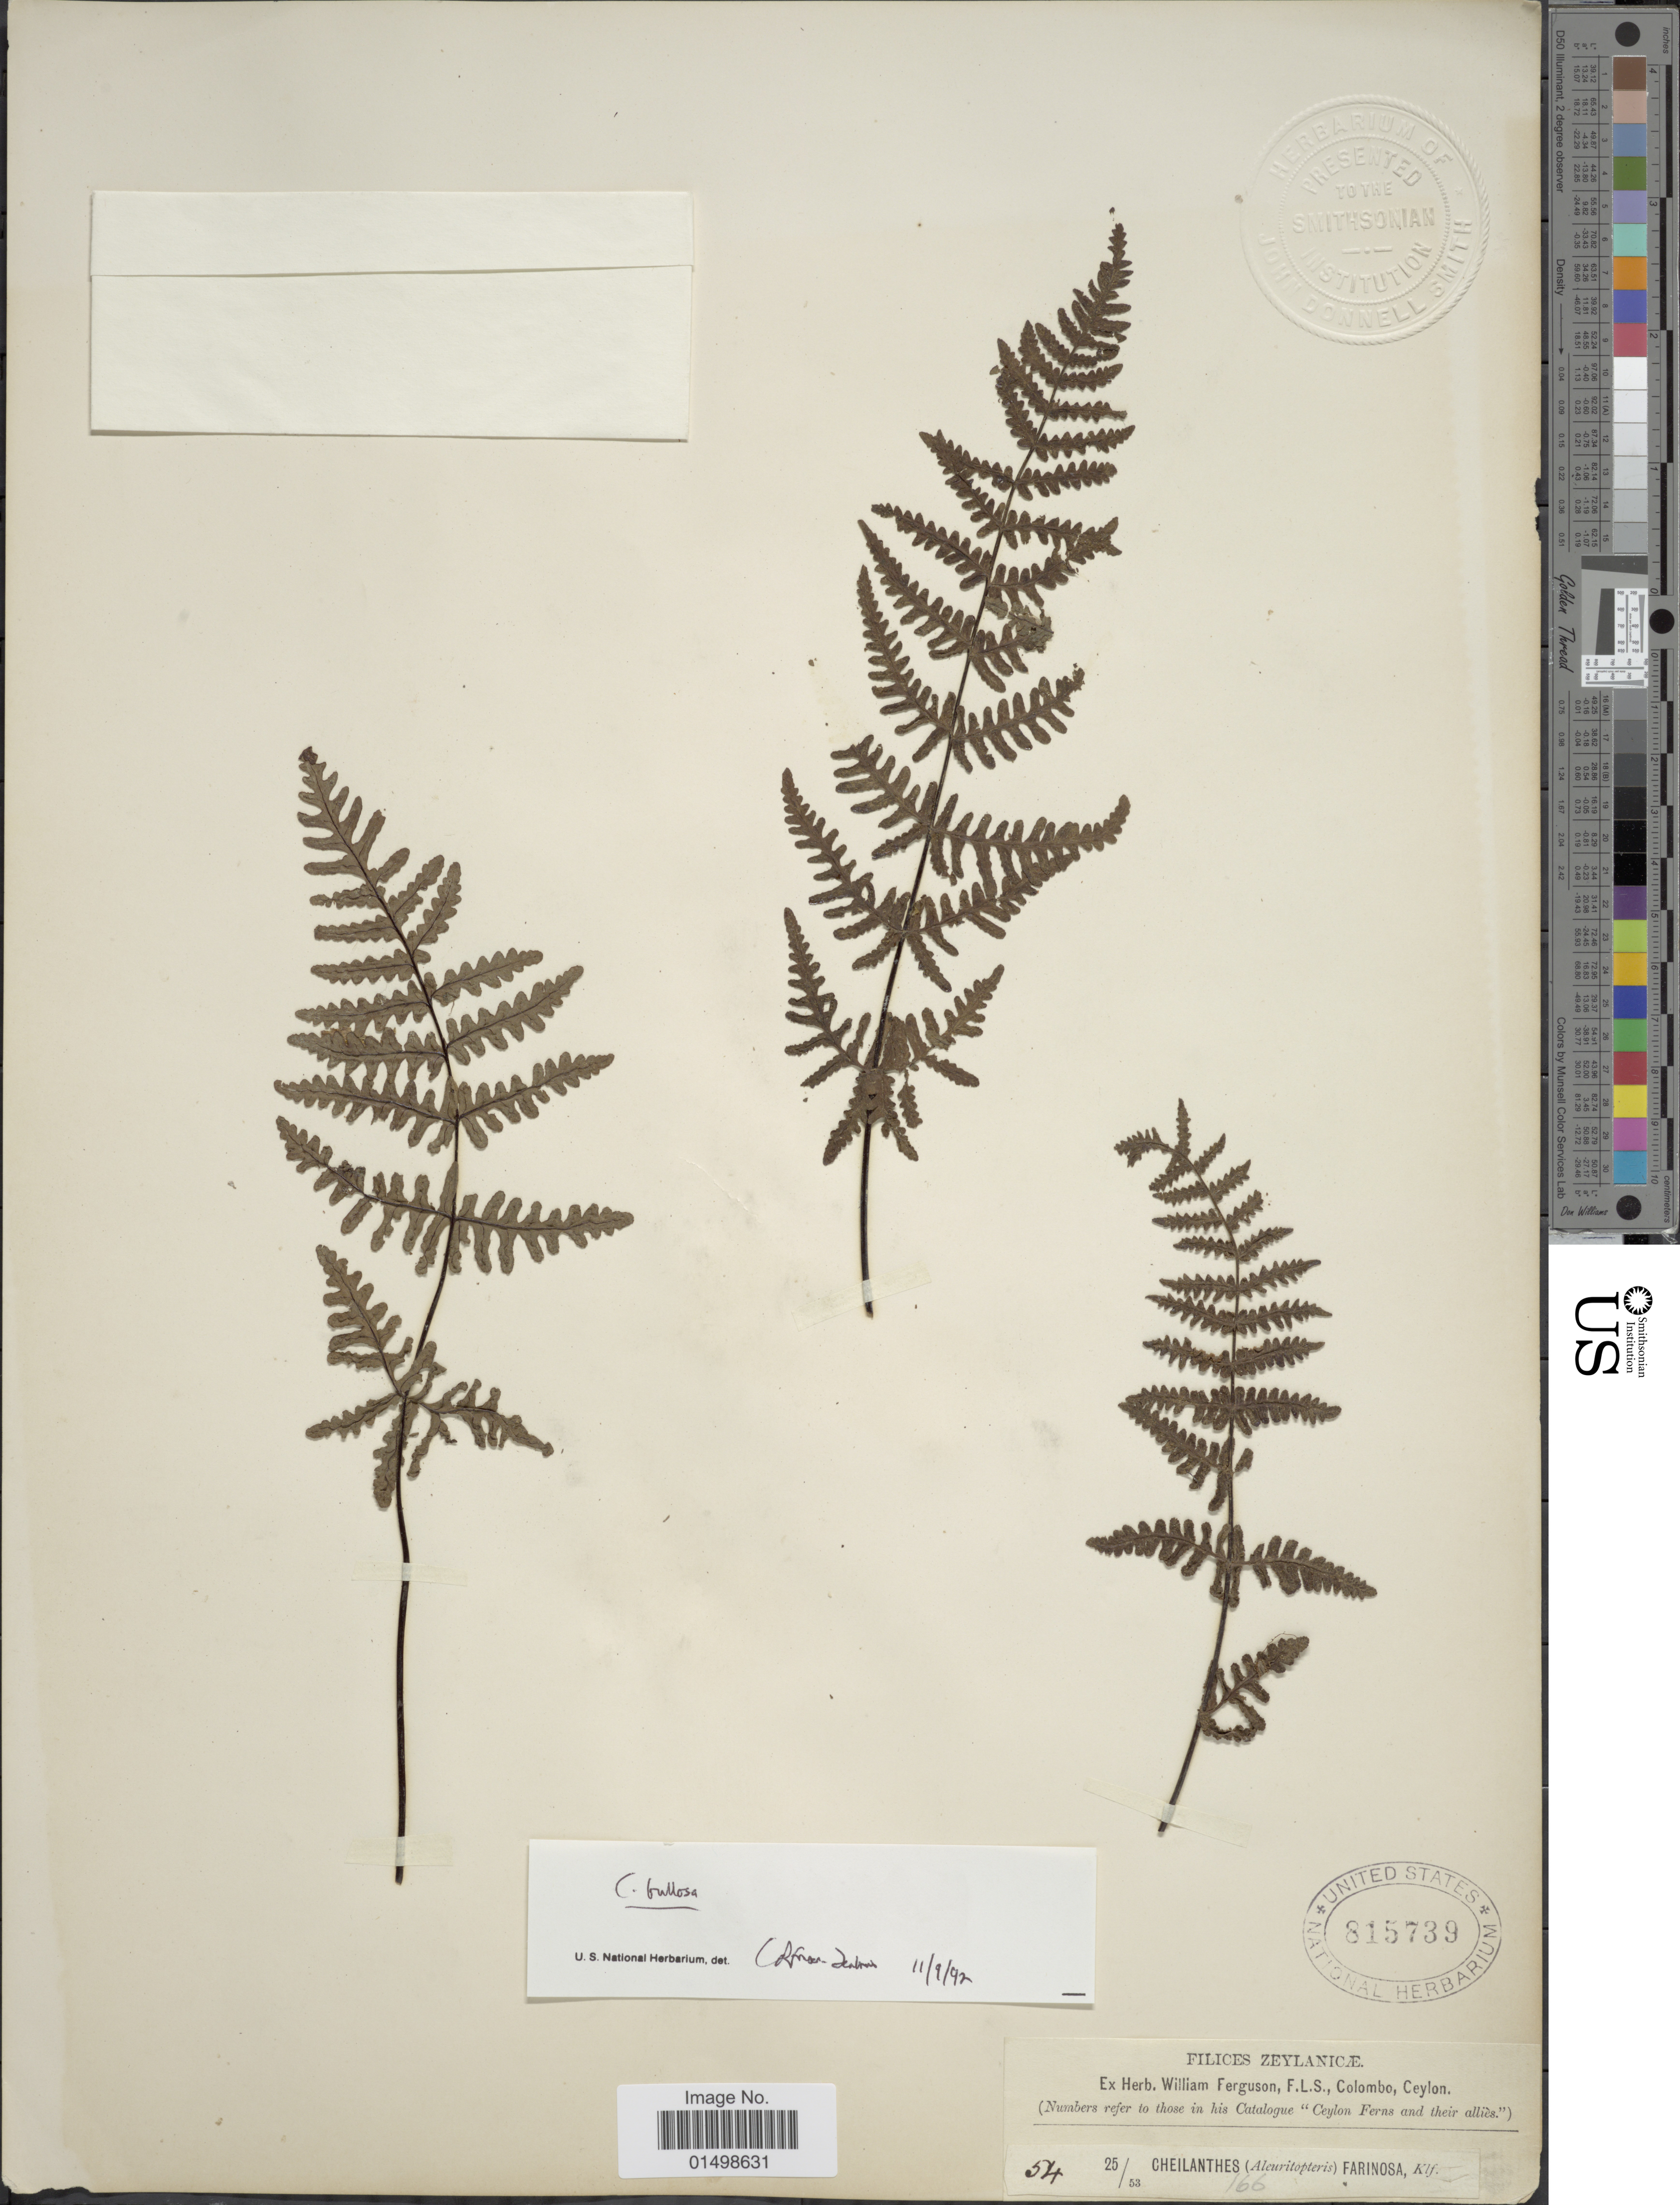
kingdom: Plantae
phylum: Tracheophyta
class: Polypodiopsida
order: Polypodiales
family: Pteridaceae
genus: Aleuritopteris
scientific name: Aleuritopteris subrufa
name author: (Baker) Ching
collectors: ex herb. W. Ferguson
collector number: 54 25/53?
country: Sri Lanka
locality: F.L.S., Colombo.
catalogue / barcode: US 815739